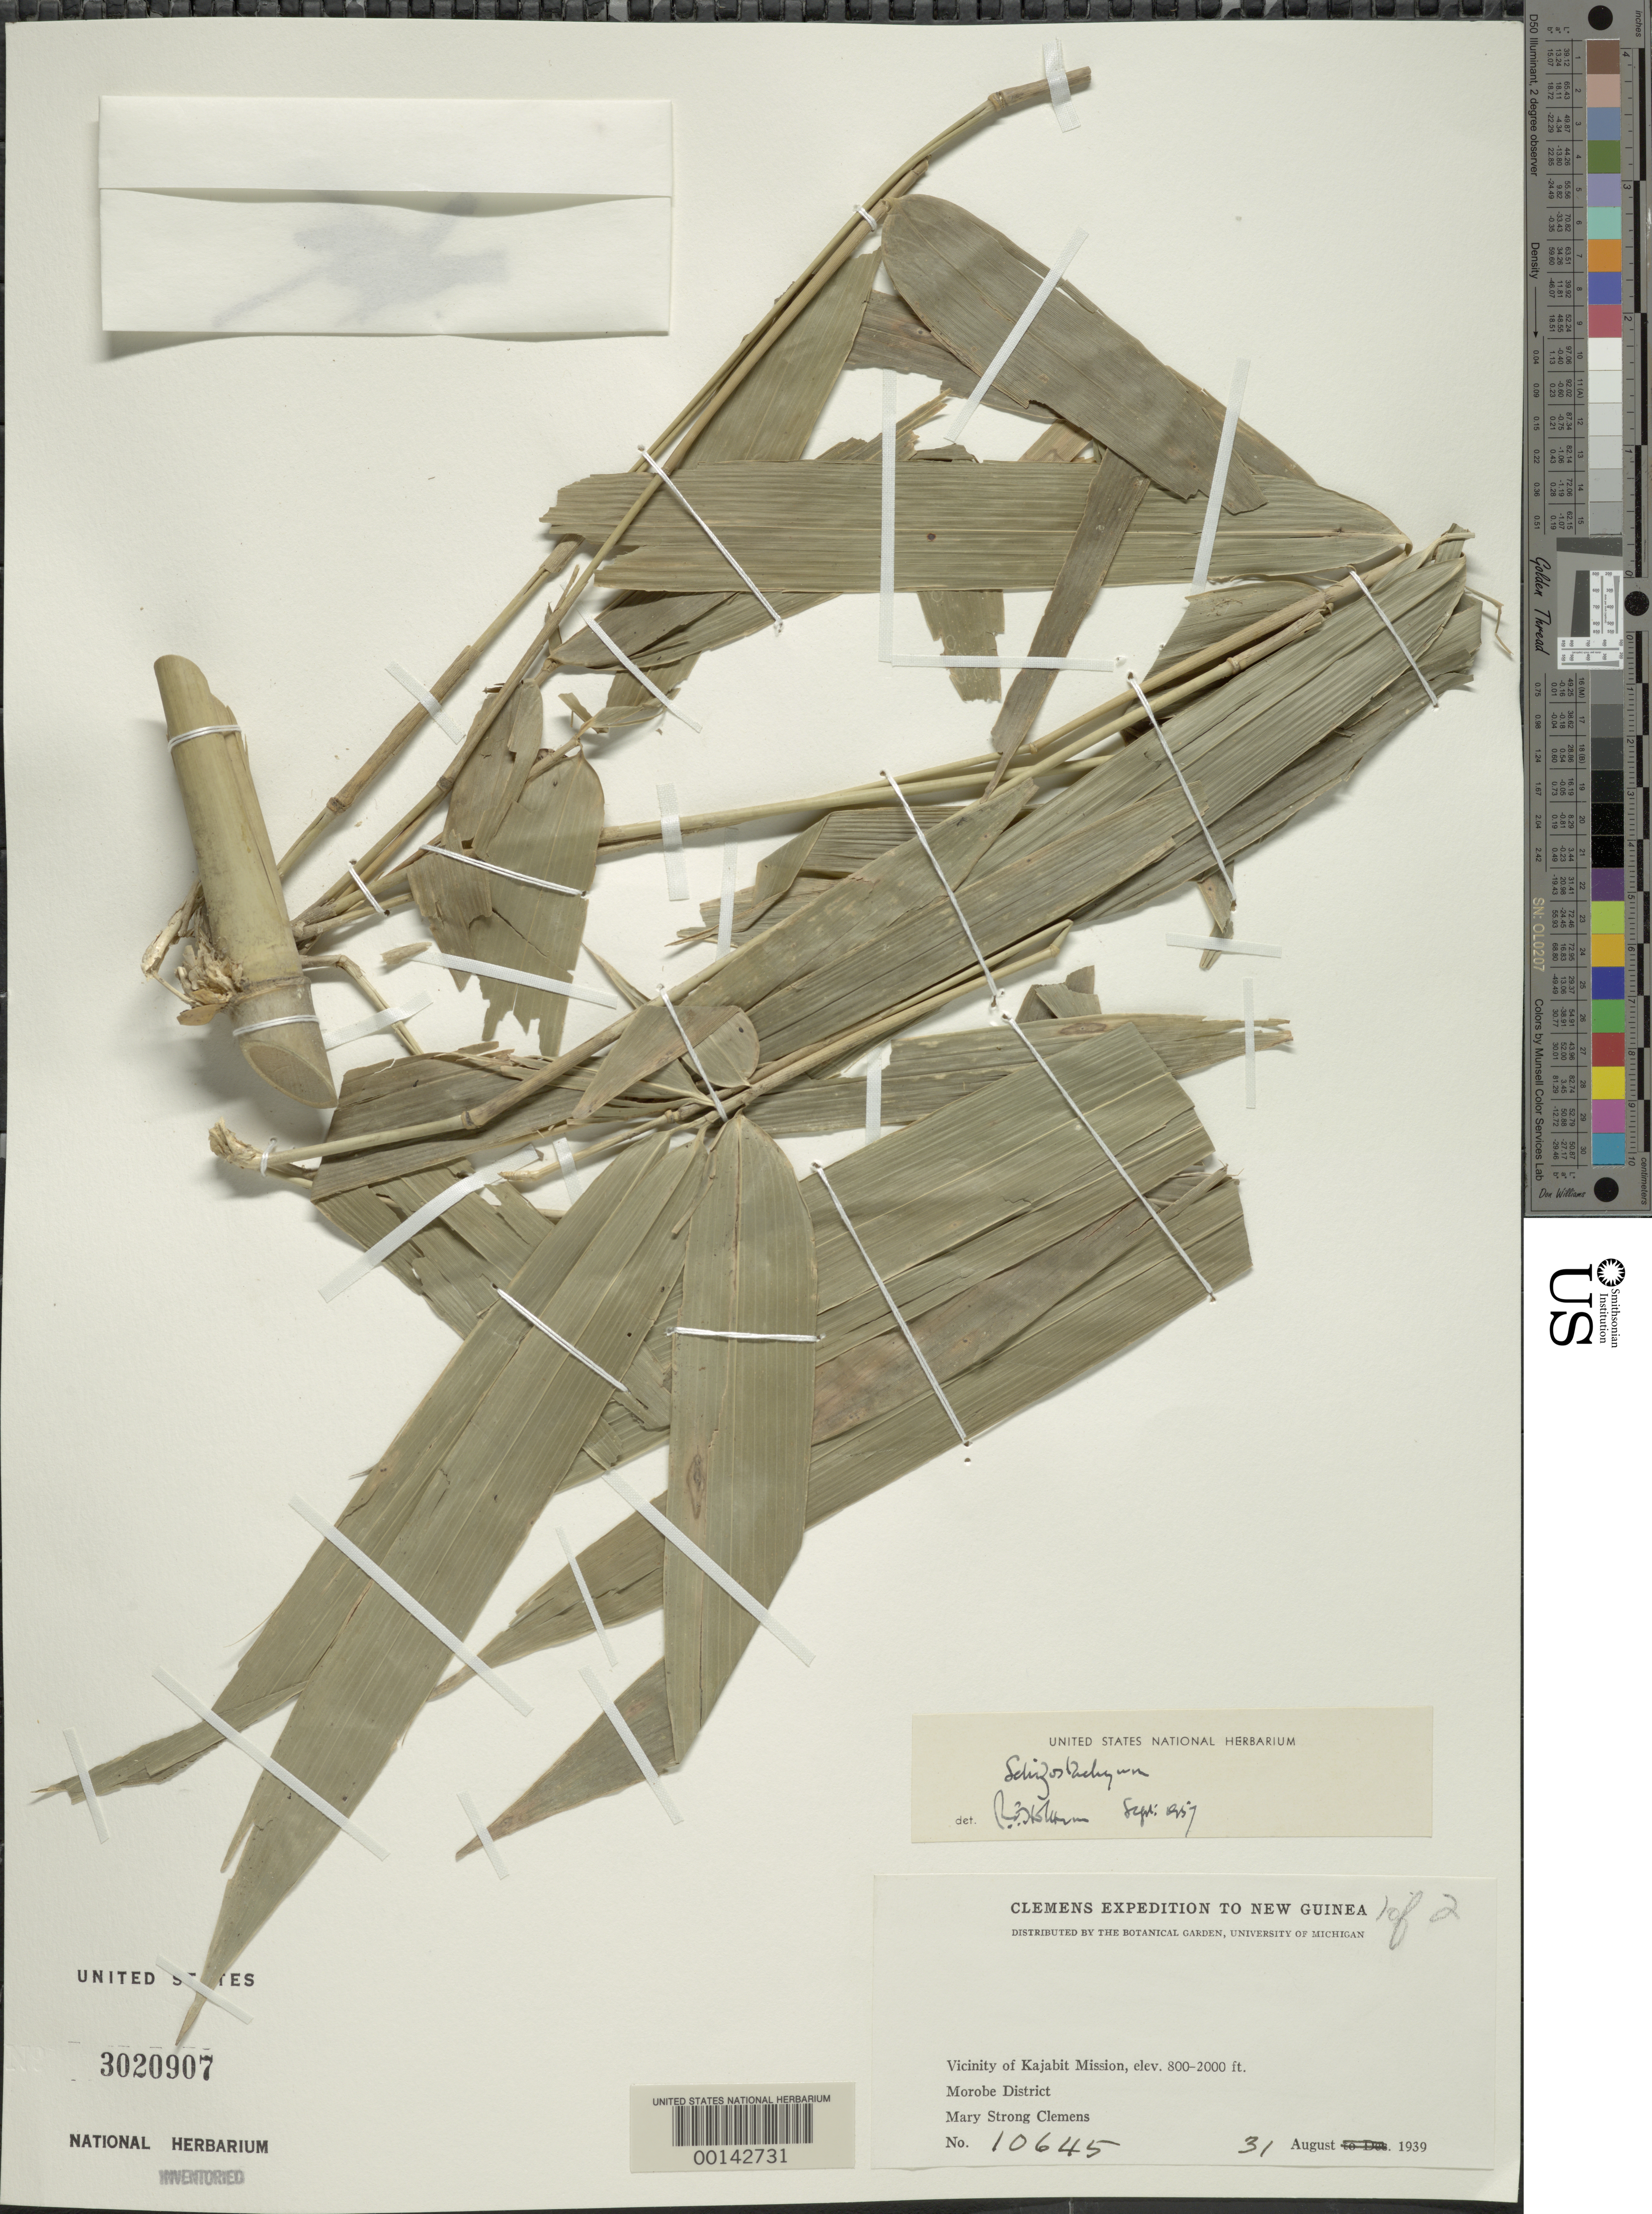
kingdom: Plantae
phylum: Tracheophyta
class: Liliopsida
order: Poales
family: Poaceae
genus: Schizostachyum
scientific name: Schizostachyum sp.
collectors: M. S. Clemens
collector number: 10645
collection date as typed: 31 Aug 1939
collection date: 1939-08-31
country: Papua New Guinea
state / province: Morobe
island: New Guinea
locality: Kajabit mission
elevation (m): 244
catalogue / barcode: US 3020907